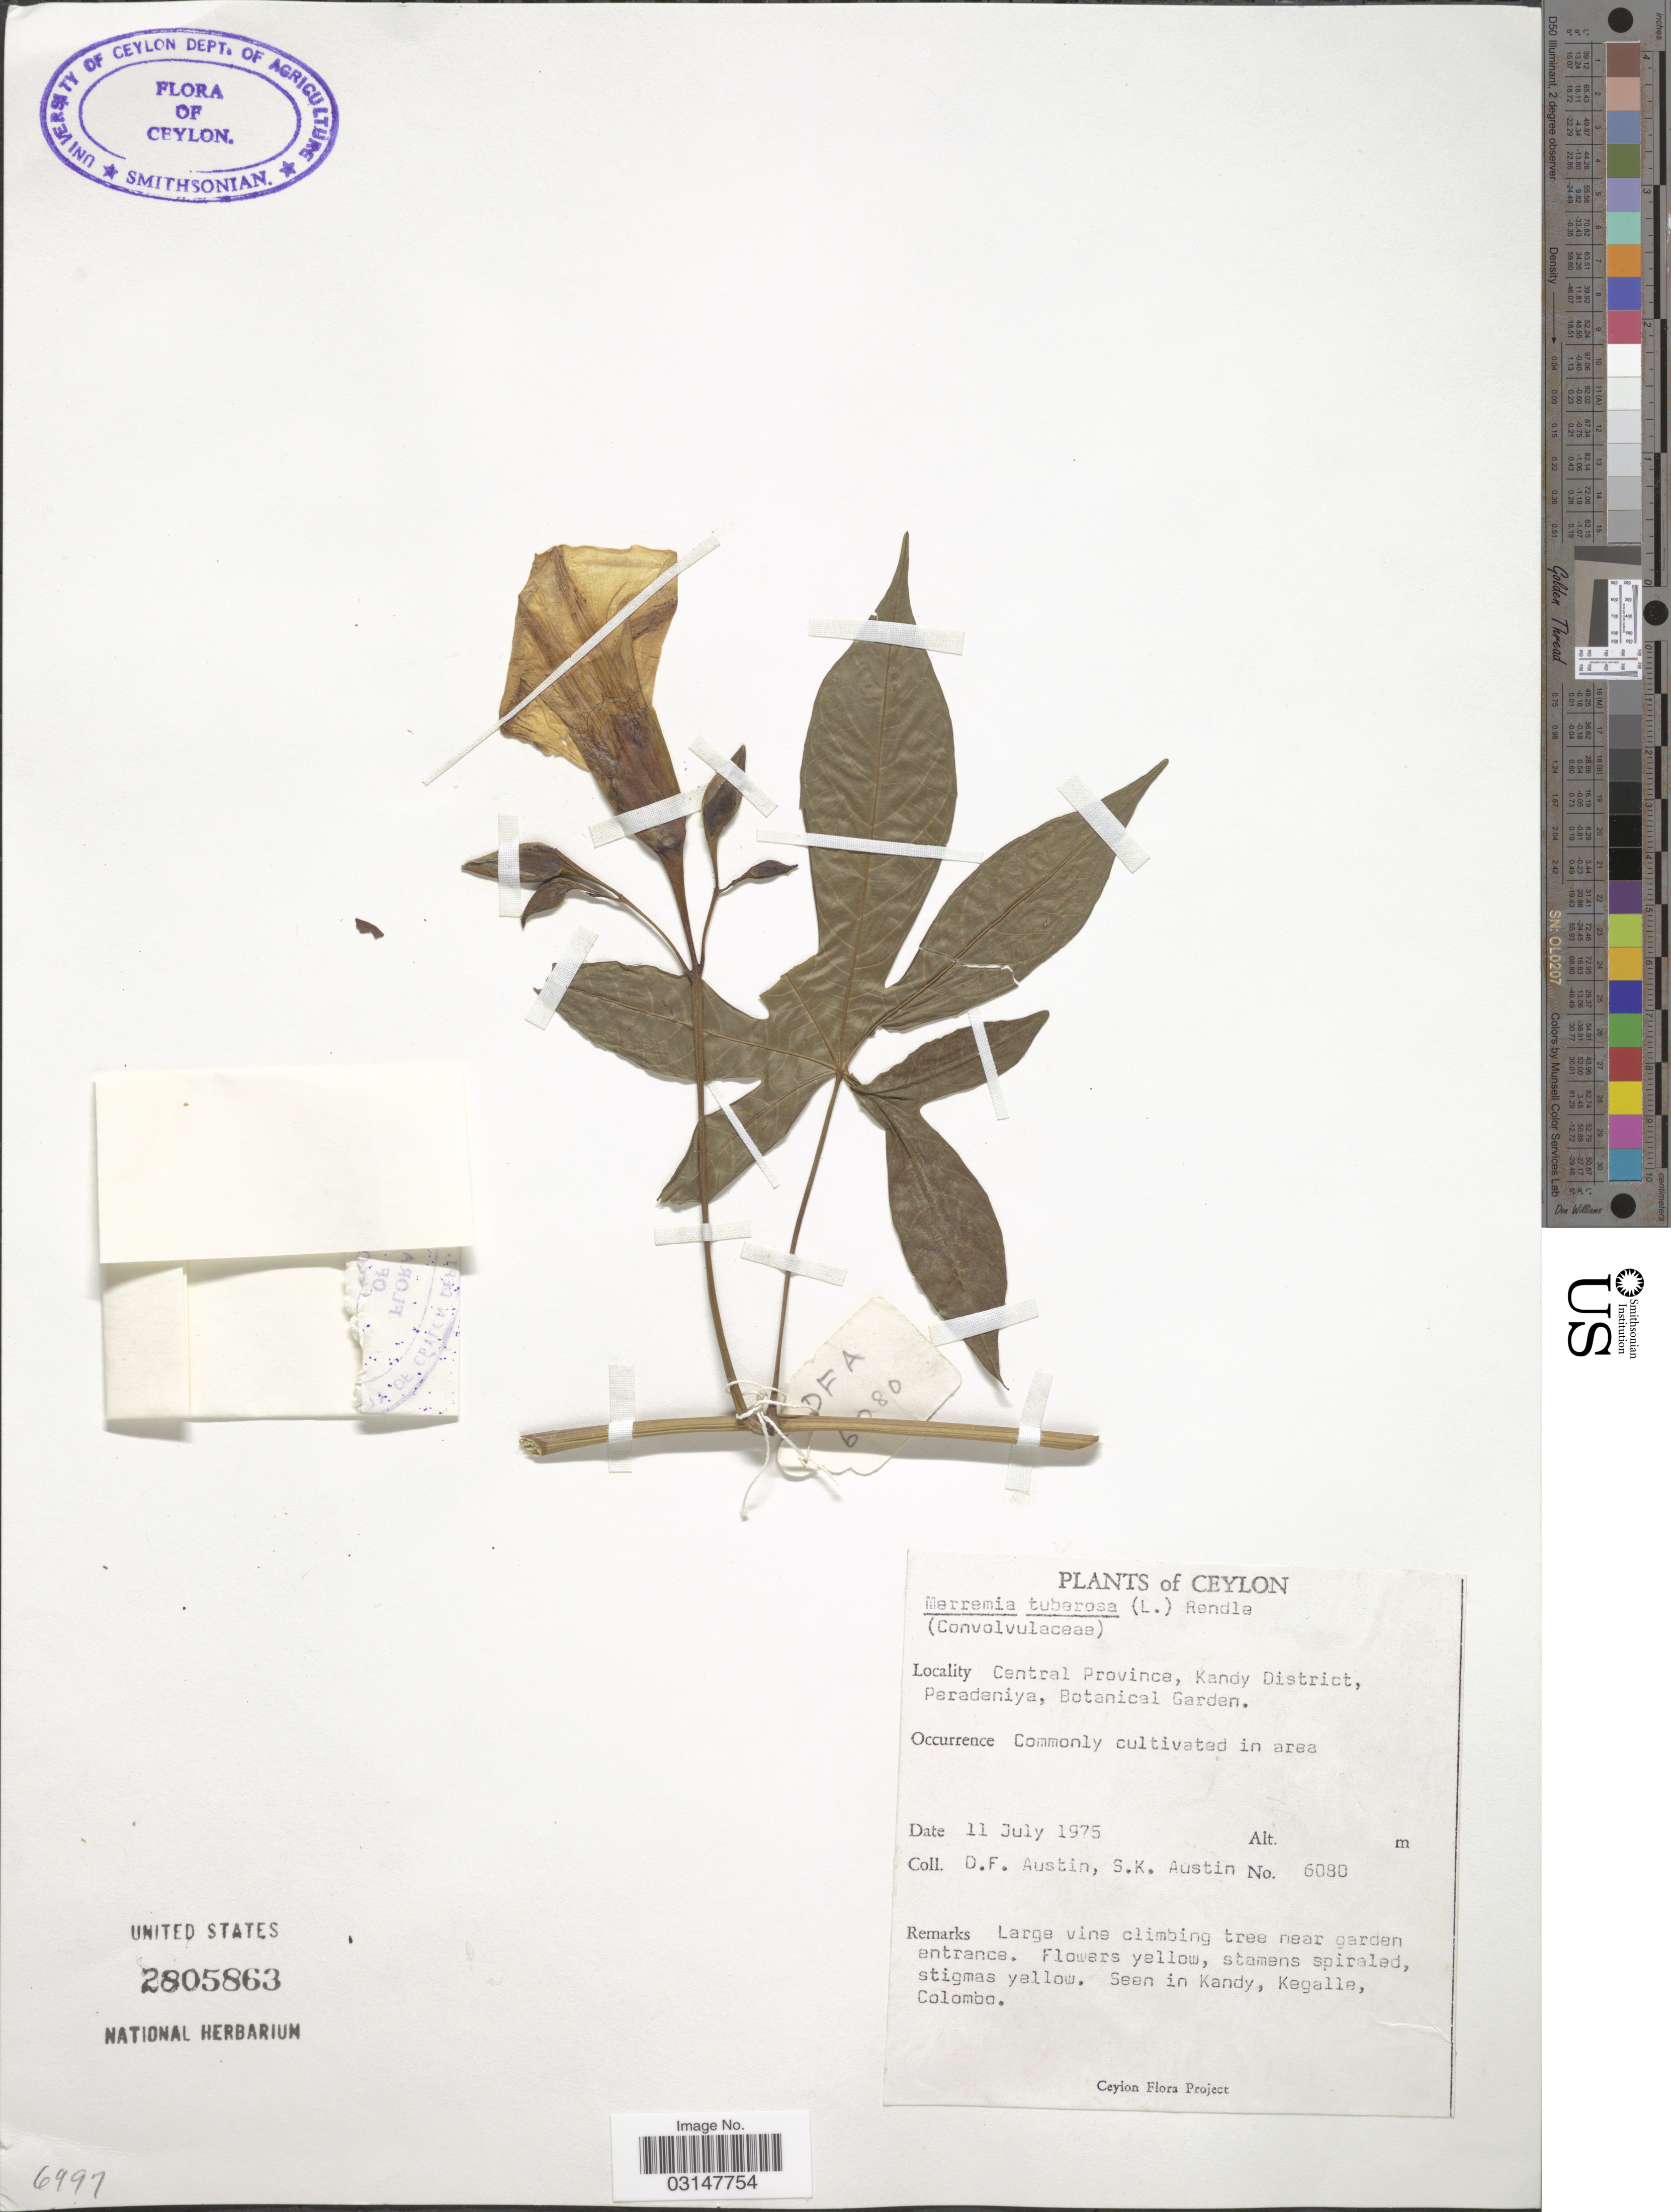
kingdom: Plantae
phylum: Tracheophyta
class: Magnoliopsida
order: Solanales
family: Convolvulaceae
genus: Distimake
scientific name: Distimake tuberosus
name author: (L.) A. R. Simões & Staples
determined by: Strong, Mark T., (BOT), Smithsonian Institution - National Museum of Natural History (UNITED STATES)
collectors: D. Austin & S. Austin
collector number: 6080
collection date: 1975-07-11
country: Sri Lanka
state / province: Central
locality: Ceylon. Kandy District, Peradeniya, Botanical Garden.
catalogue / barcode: US 2805863